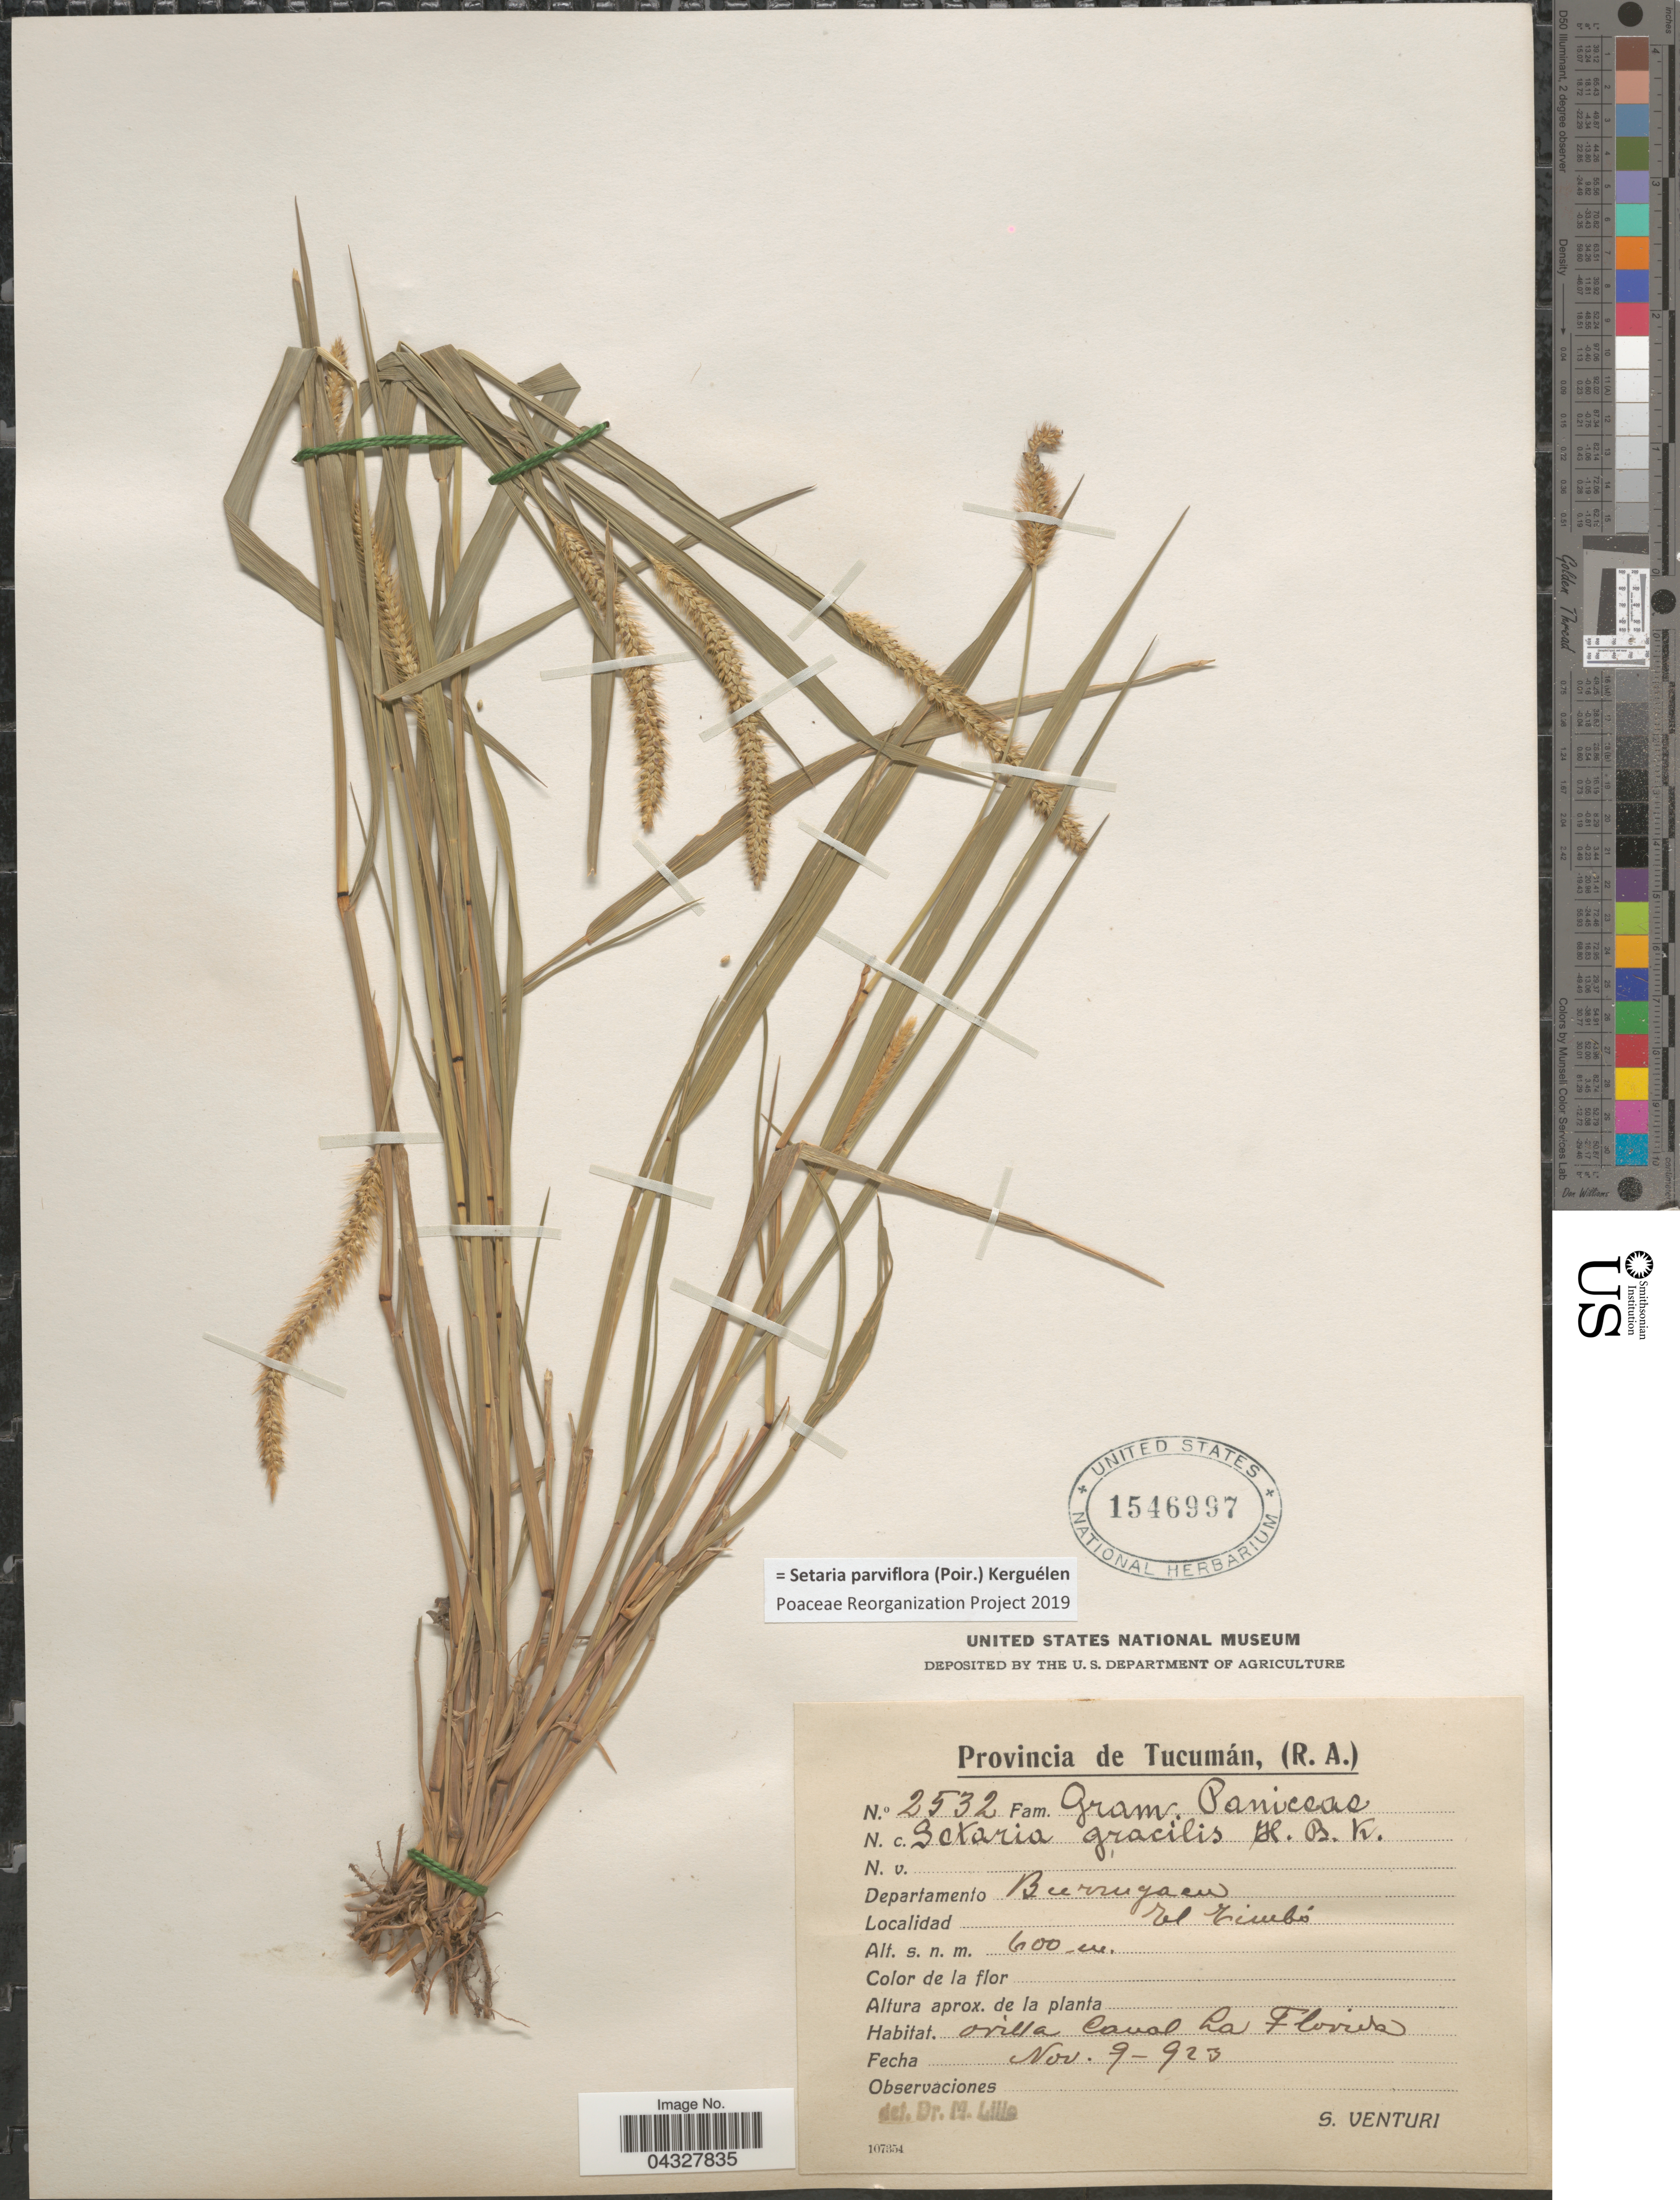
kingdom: Plantae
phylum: Tracheophyta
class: Liliopsida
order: Poales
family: Poaceae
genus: Setaria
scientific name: Setaria parviflora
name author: (Poir.) Kerguélen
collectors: S. Venturi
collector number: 2532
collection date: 1923-11-09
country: Argentina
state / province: Tucuman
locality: Departamento Burruyacu. El Timbó. Orilla caval La Florida.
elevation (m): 600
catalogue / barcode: US 1546997